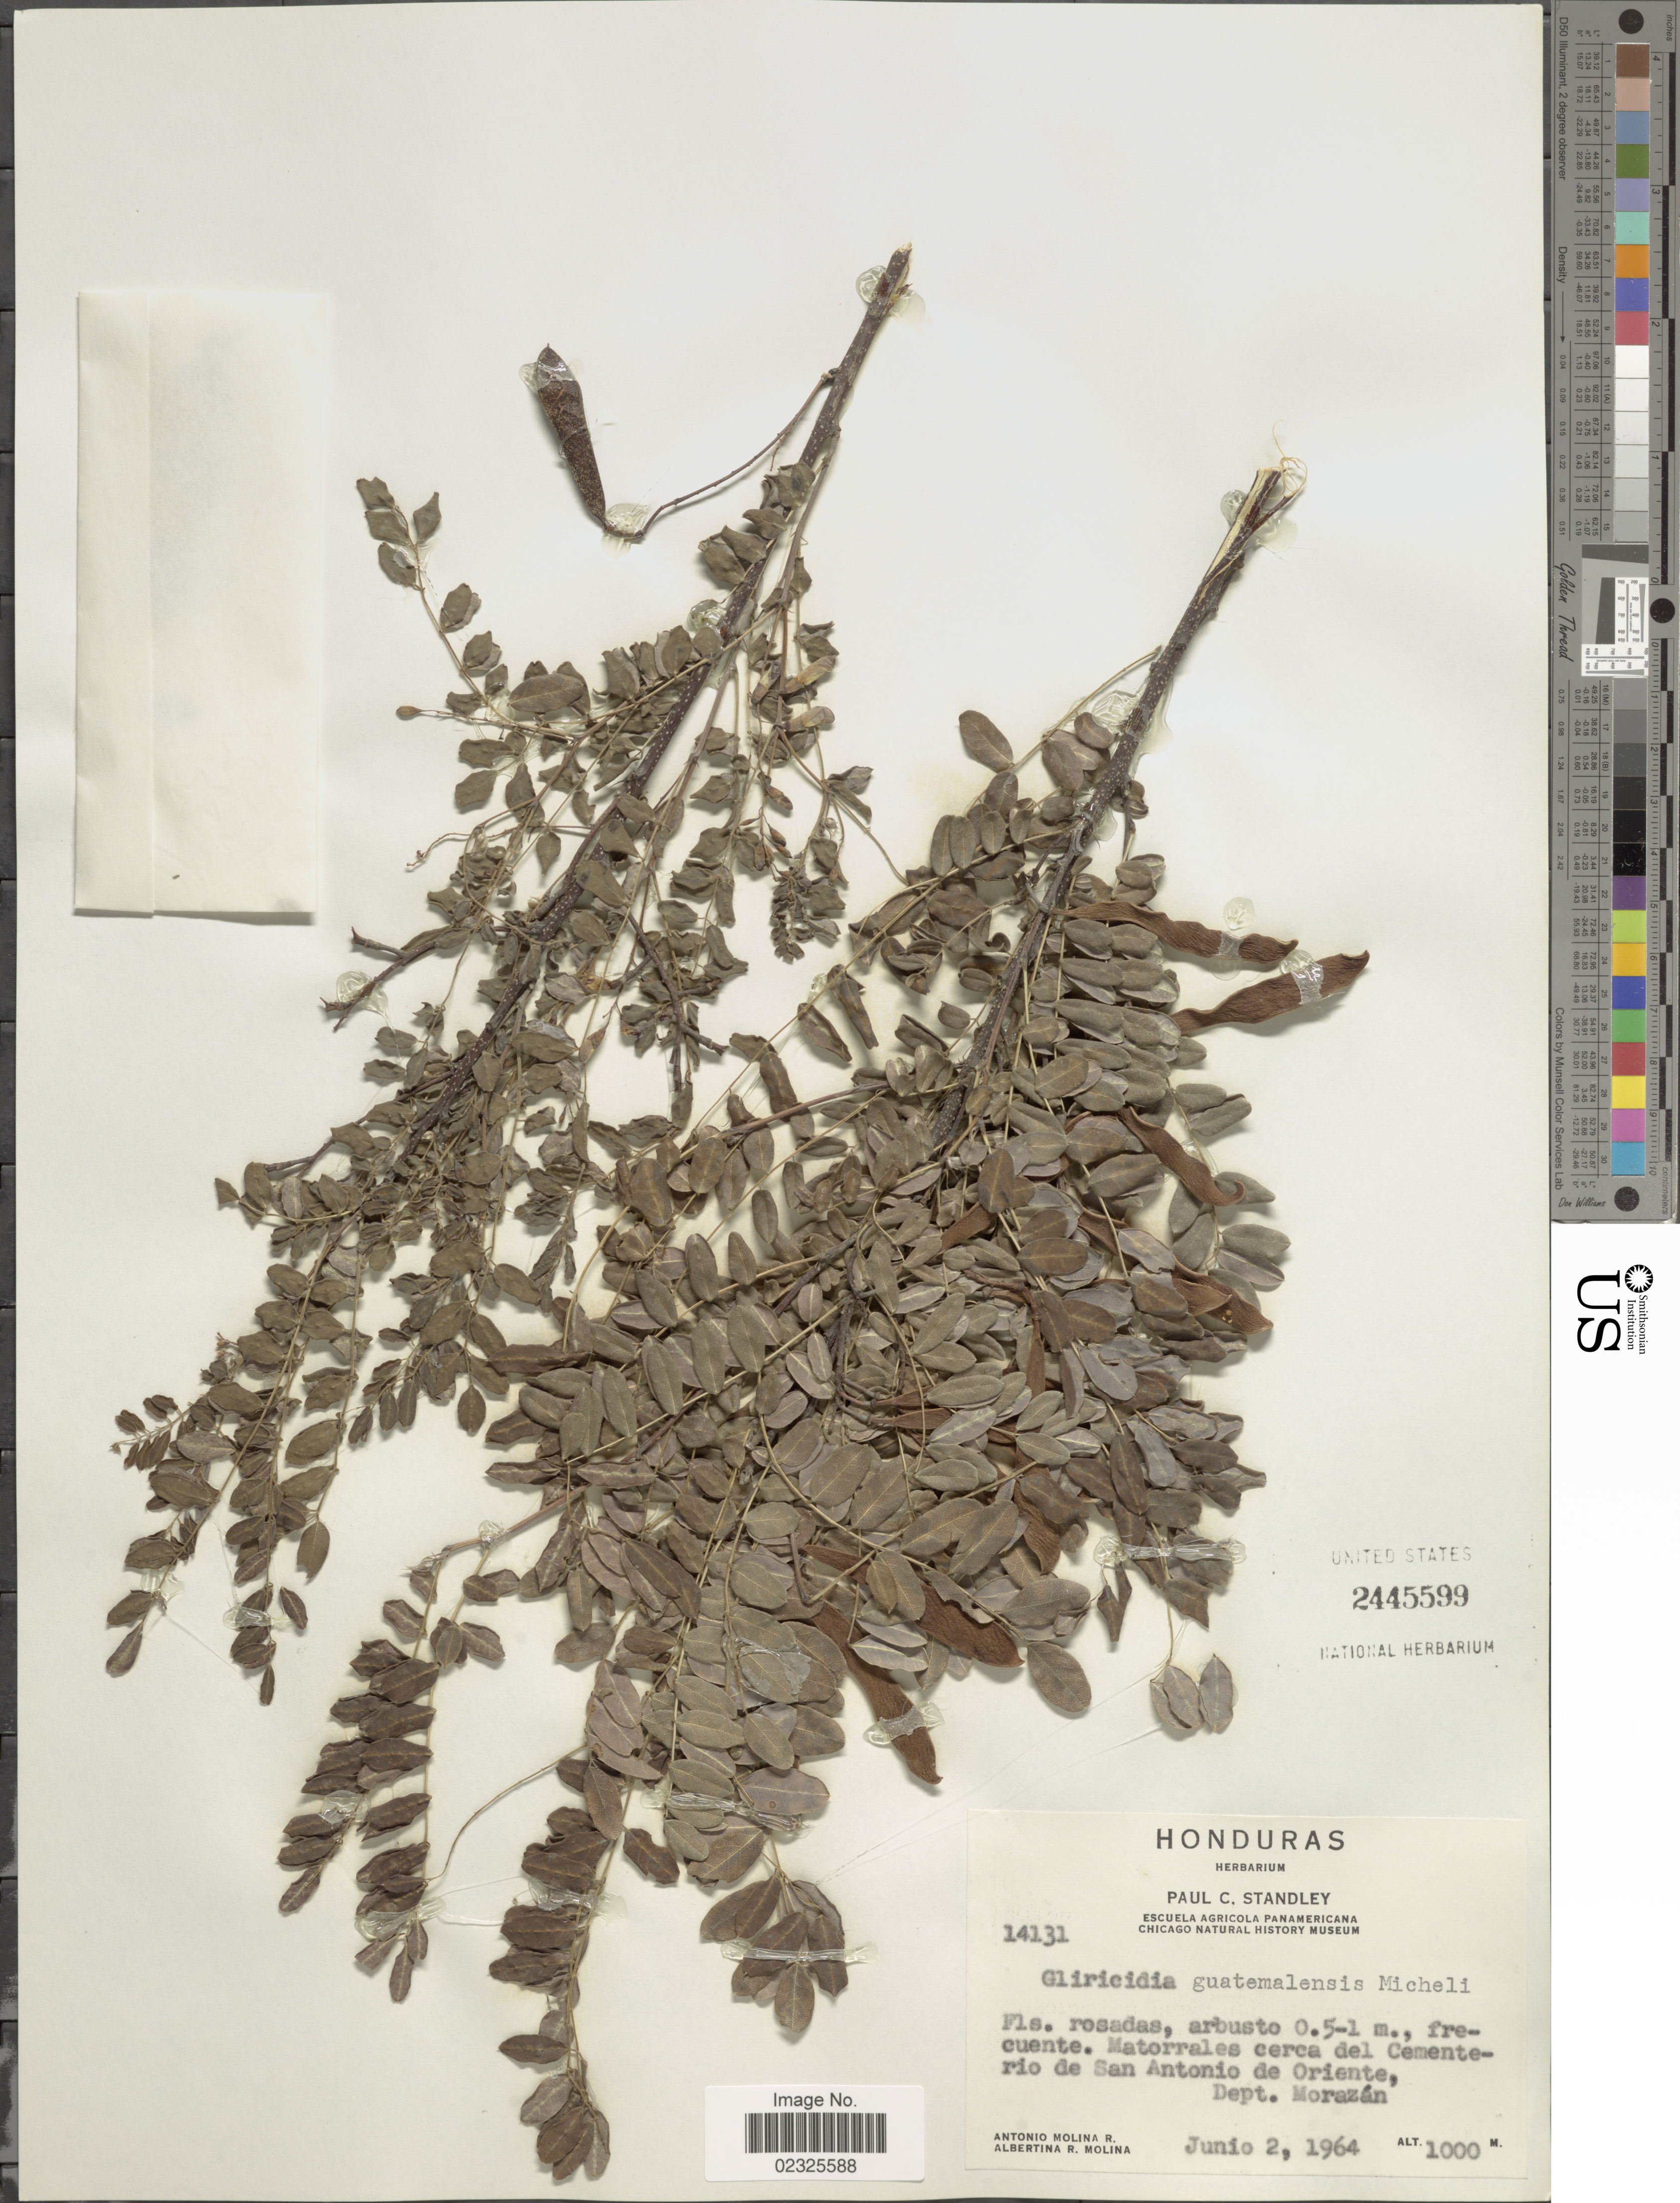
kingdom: Plantae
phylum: Tracheophyta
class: Magnoliopsida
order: Fabales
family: Fabaceae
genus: Gliricidia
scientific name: Gliricidia ehrenbergii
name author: (Schltdl.) Rydb.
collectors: A. Molina R. & A. R. Molina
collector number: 14131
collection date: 1964-06-02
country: Honduras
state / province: Fco. Morazán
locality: Matorrales cerca del Cementerio de San Antonio de Oriente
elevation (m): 1000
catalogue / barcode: US 2445599